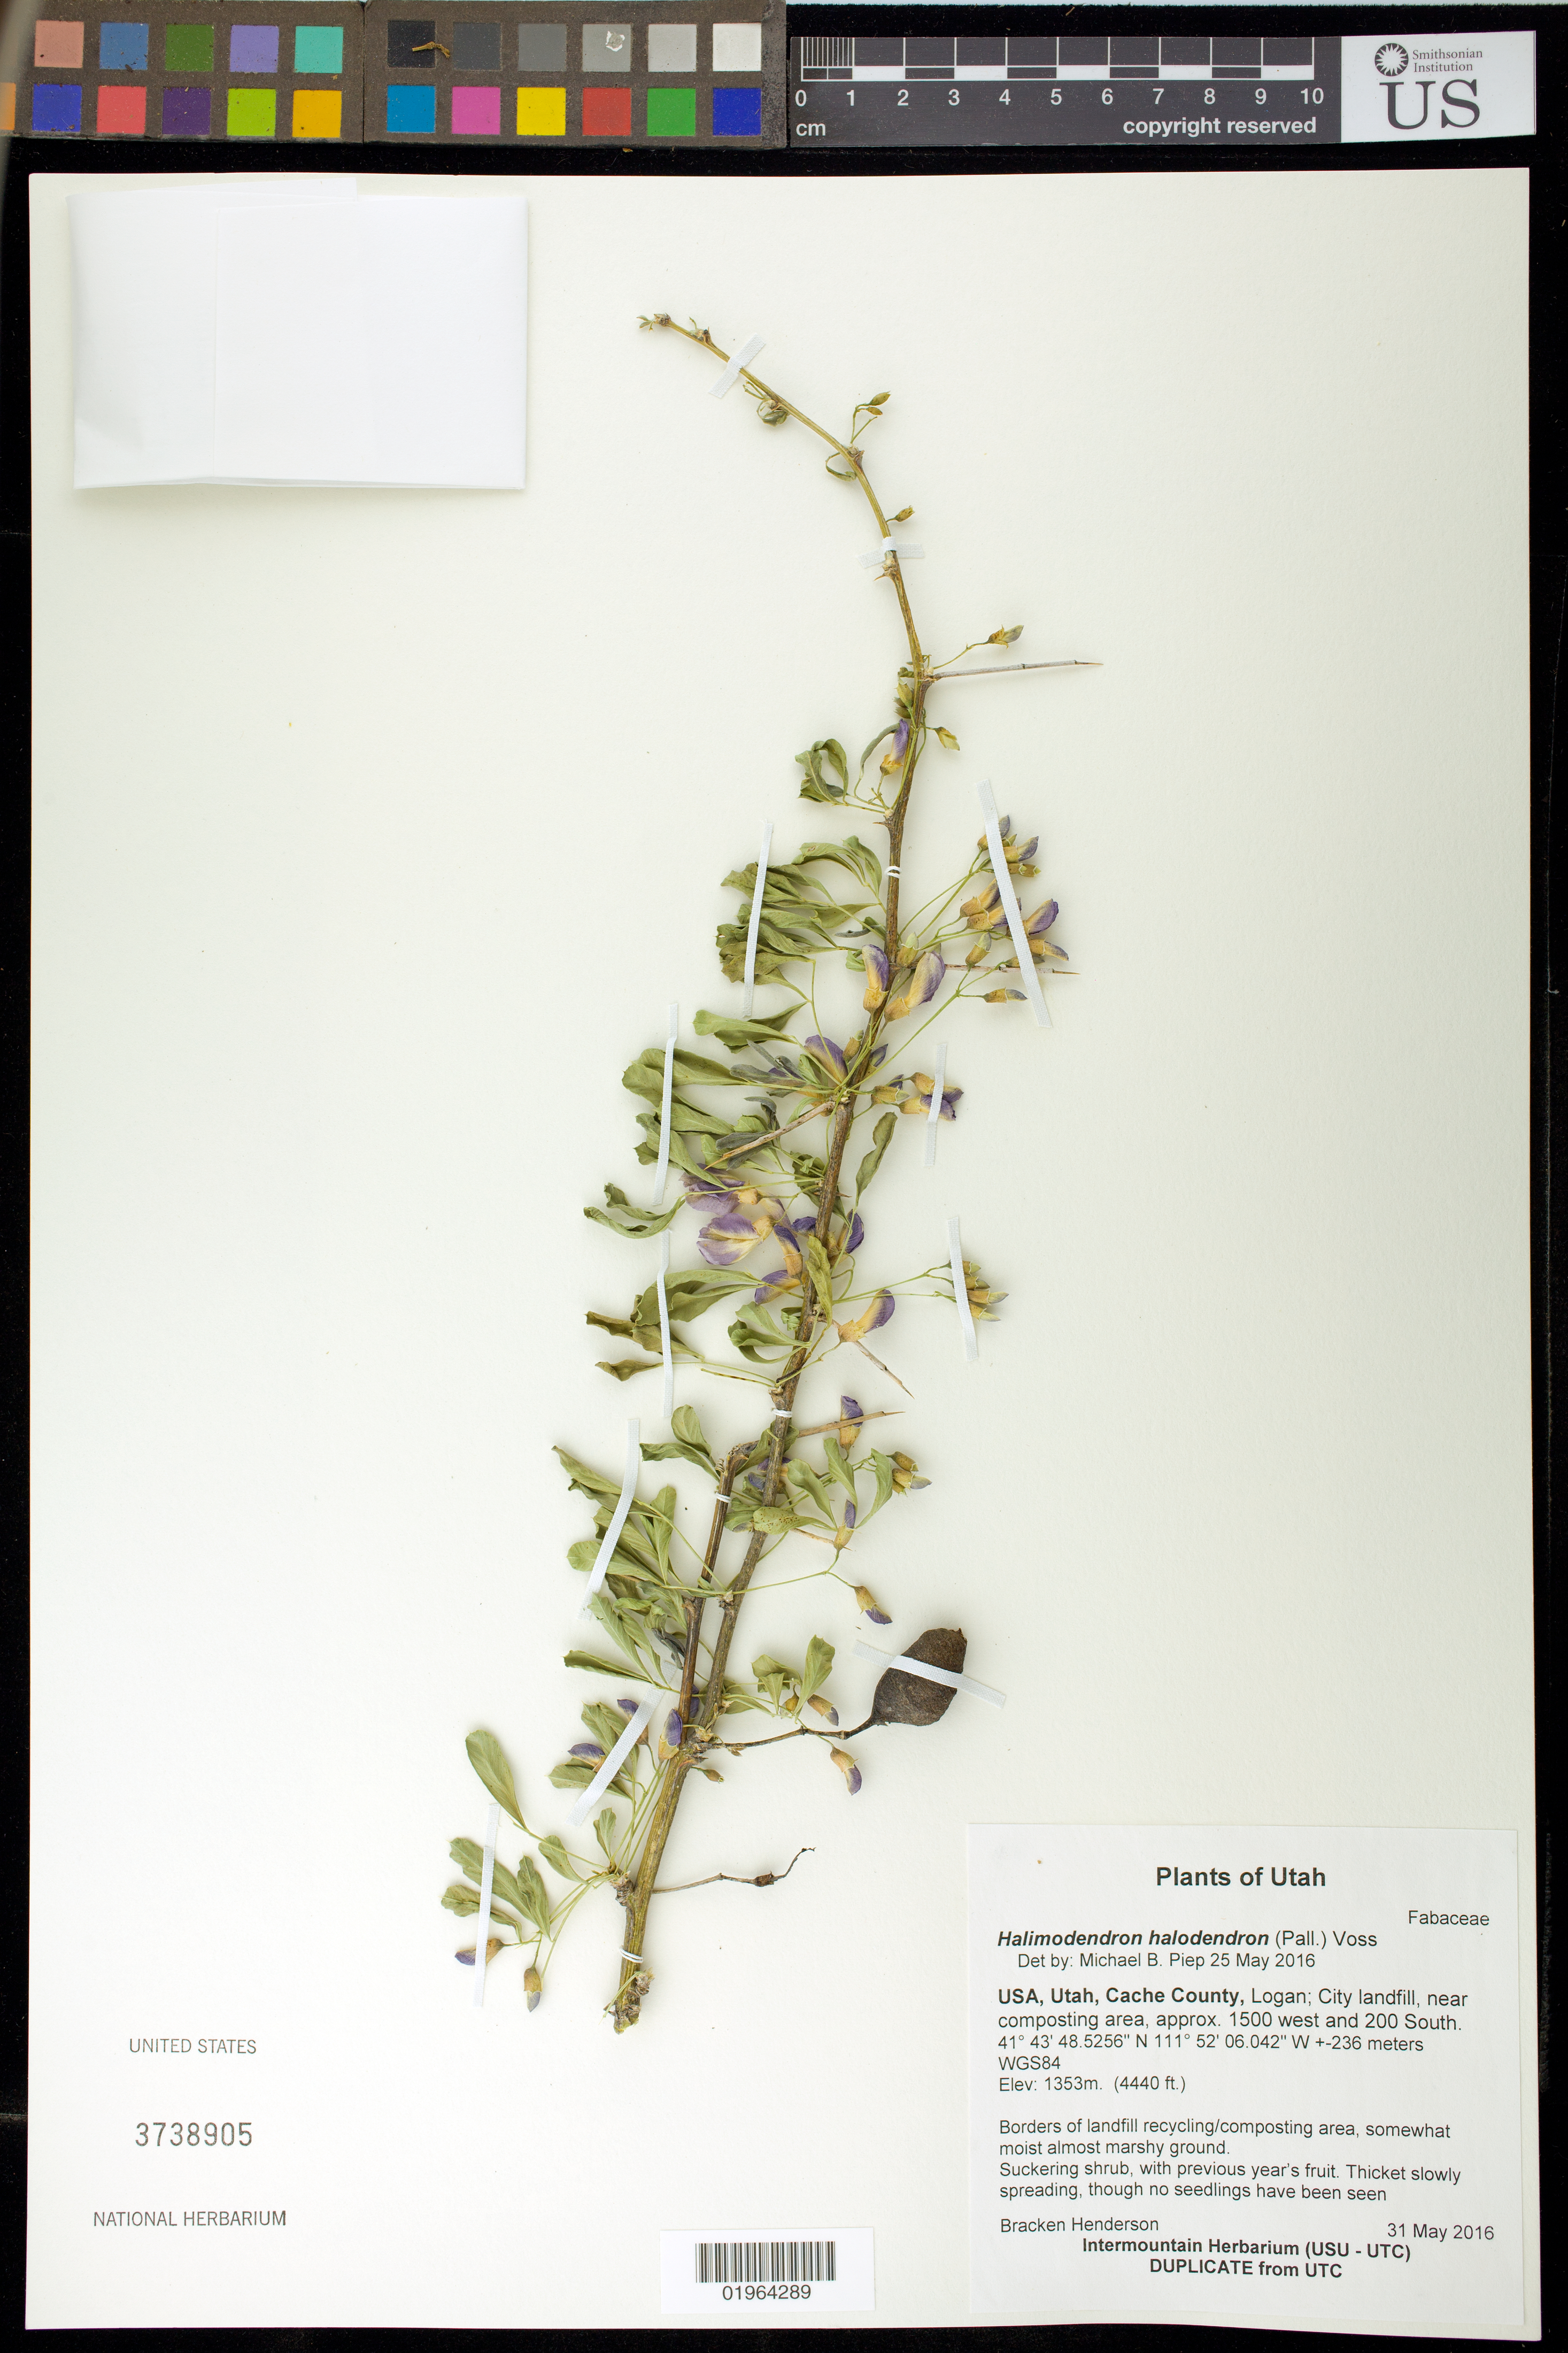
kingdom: Plantae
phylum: Tracheophyta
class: Magnoliopsida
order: Fabales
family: Fabaceae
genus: Caragana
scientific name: Caragana halodenron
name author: (Pall.) Dum. Cours.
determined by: (US) Smithsonian Institution - National Museum of Natural History - Department of Botany (UNITED STATES)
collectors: B. Henderson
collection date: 2016-05-31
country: United States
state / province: Utah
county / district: Cache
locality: Logan, city landfill, near composting area, 1500 west and 200 south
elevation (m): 1353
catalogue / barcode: US 3738905